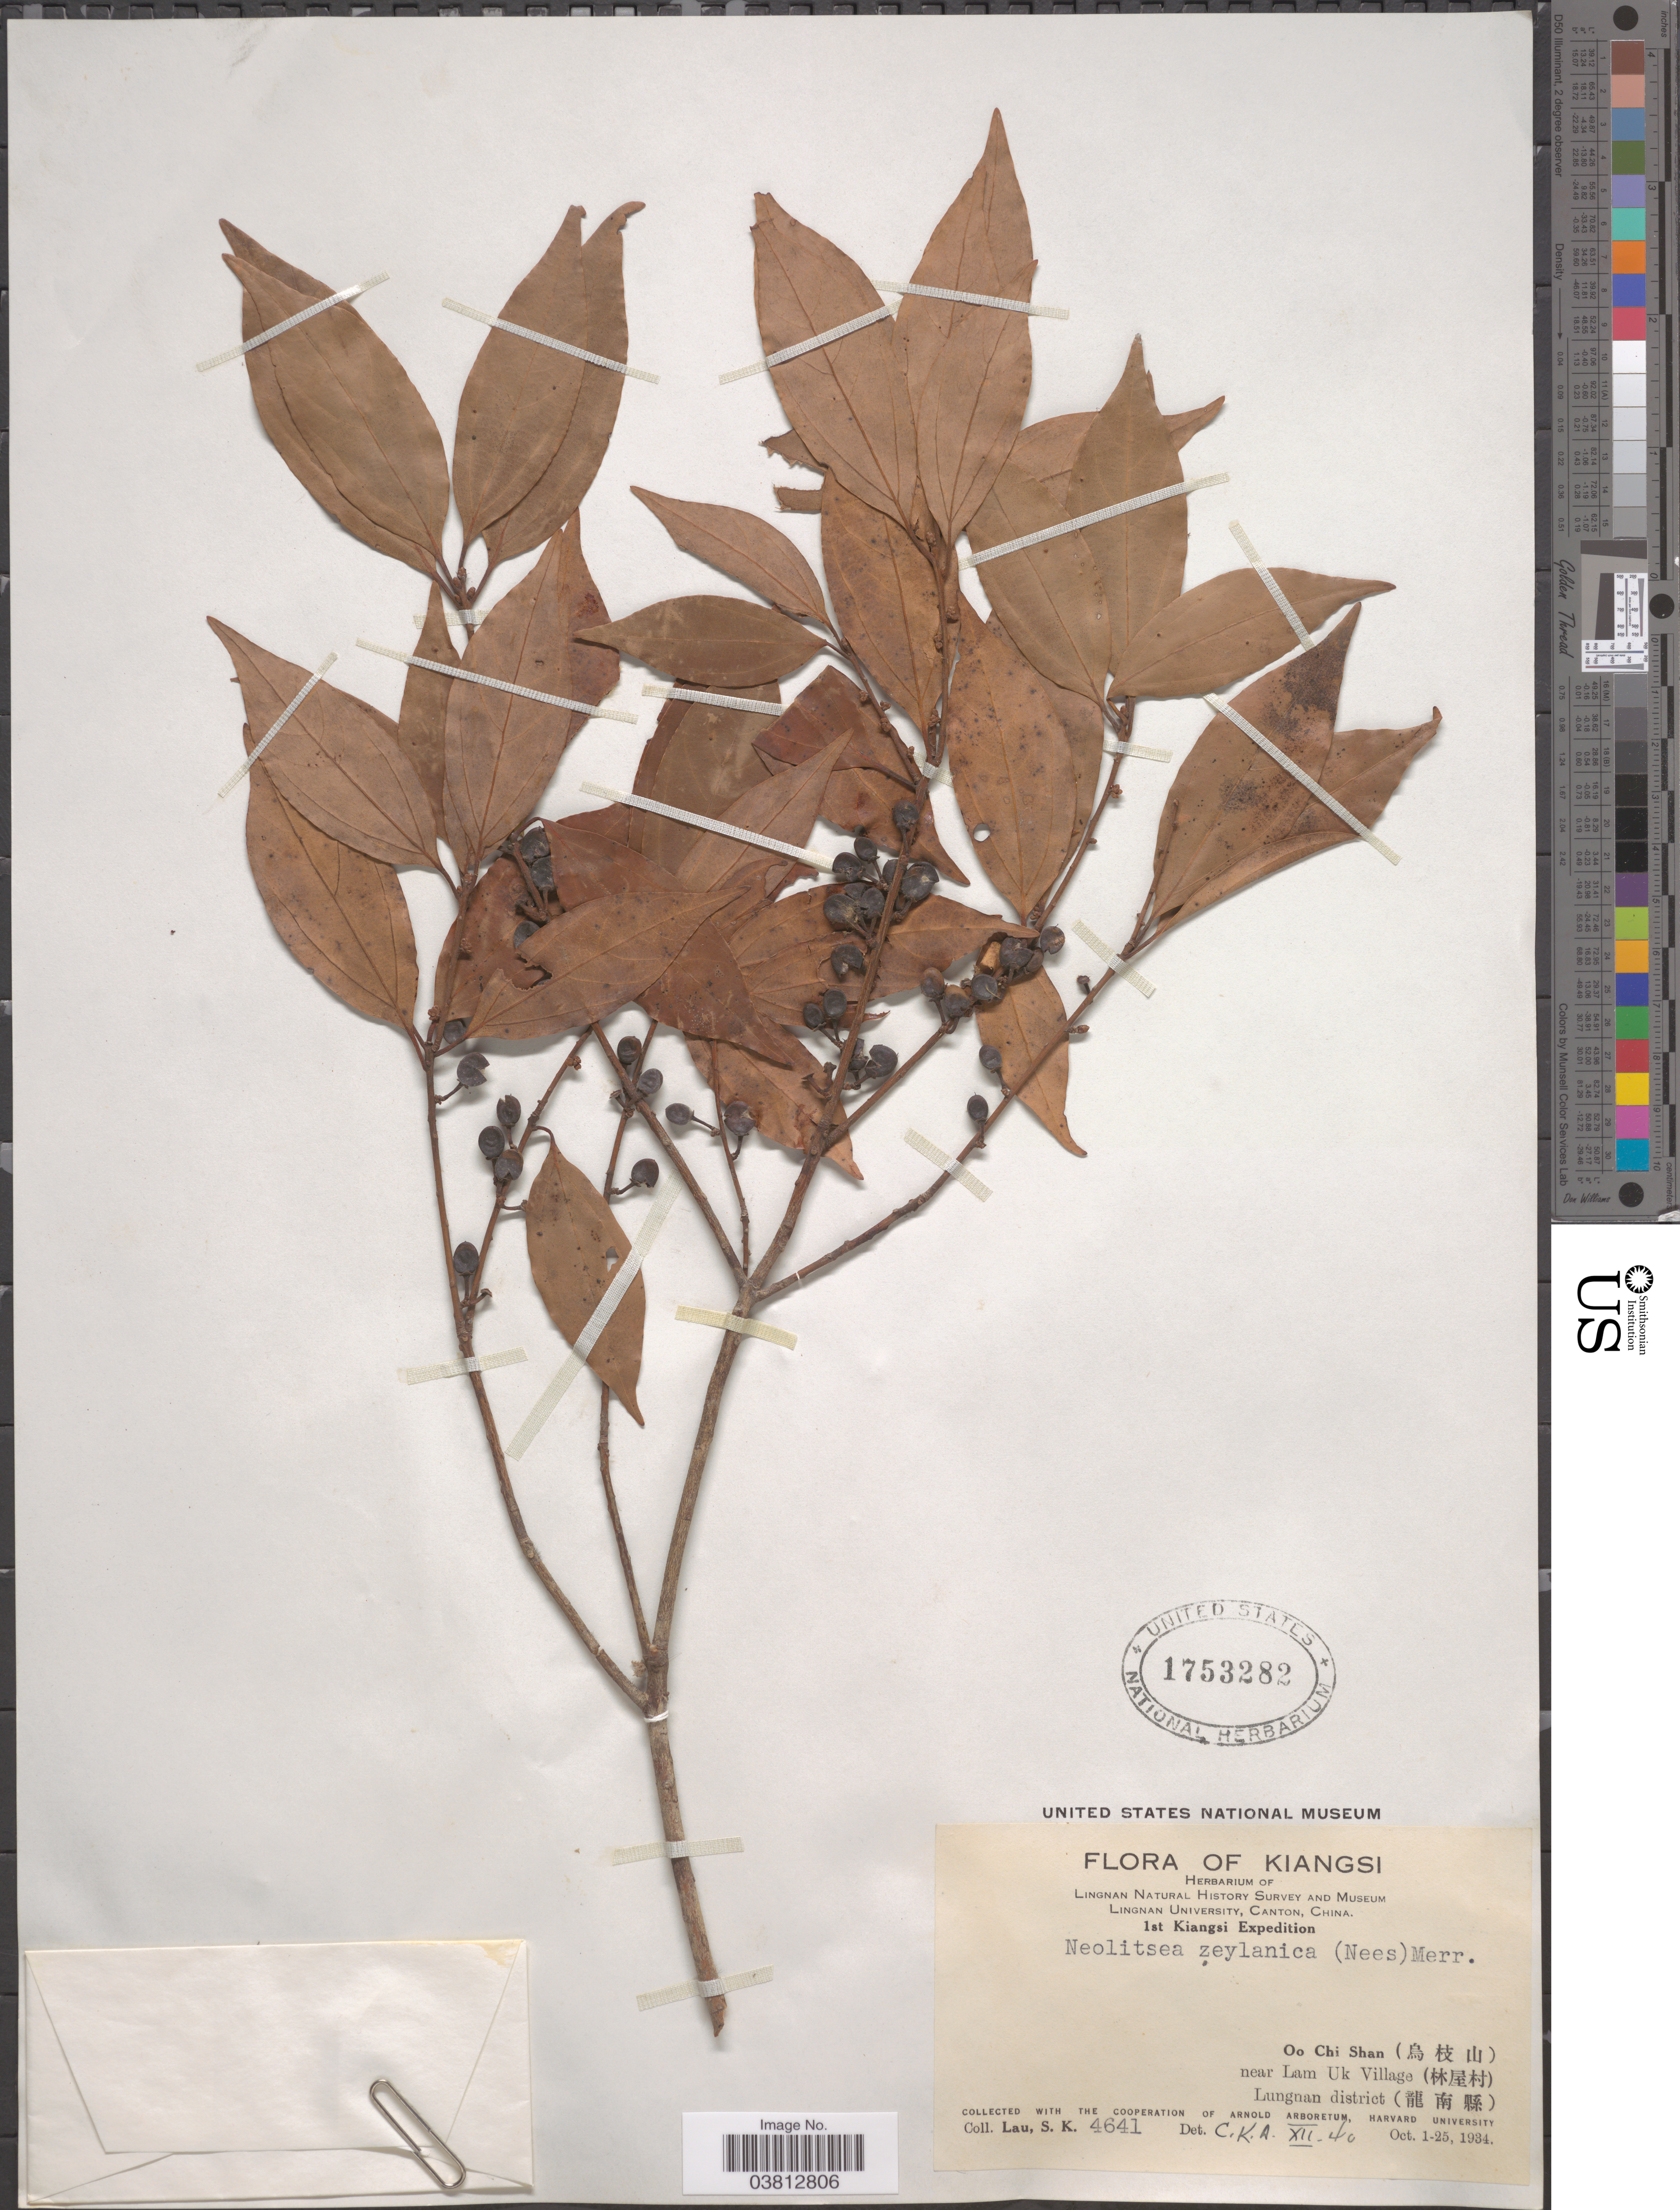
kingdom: Plantae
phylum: Tracheophyta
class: Magnoliopsida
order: Laurales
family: Lauraceae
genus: Neolitsea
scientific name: Neolitsea zeylanica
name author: (Nees & T. Nees) Merr.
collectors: S. K. Lau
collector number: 4641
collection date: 1934-10-01/1934-10-25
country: China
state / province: Jiangxi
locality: Kiangsi. Oo Chi Shan (X) near Lam Uk Village (X) Langnan district (X).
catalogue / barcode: US 1753282